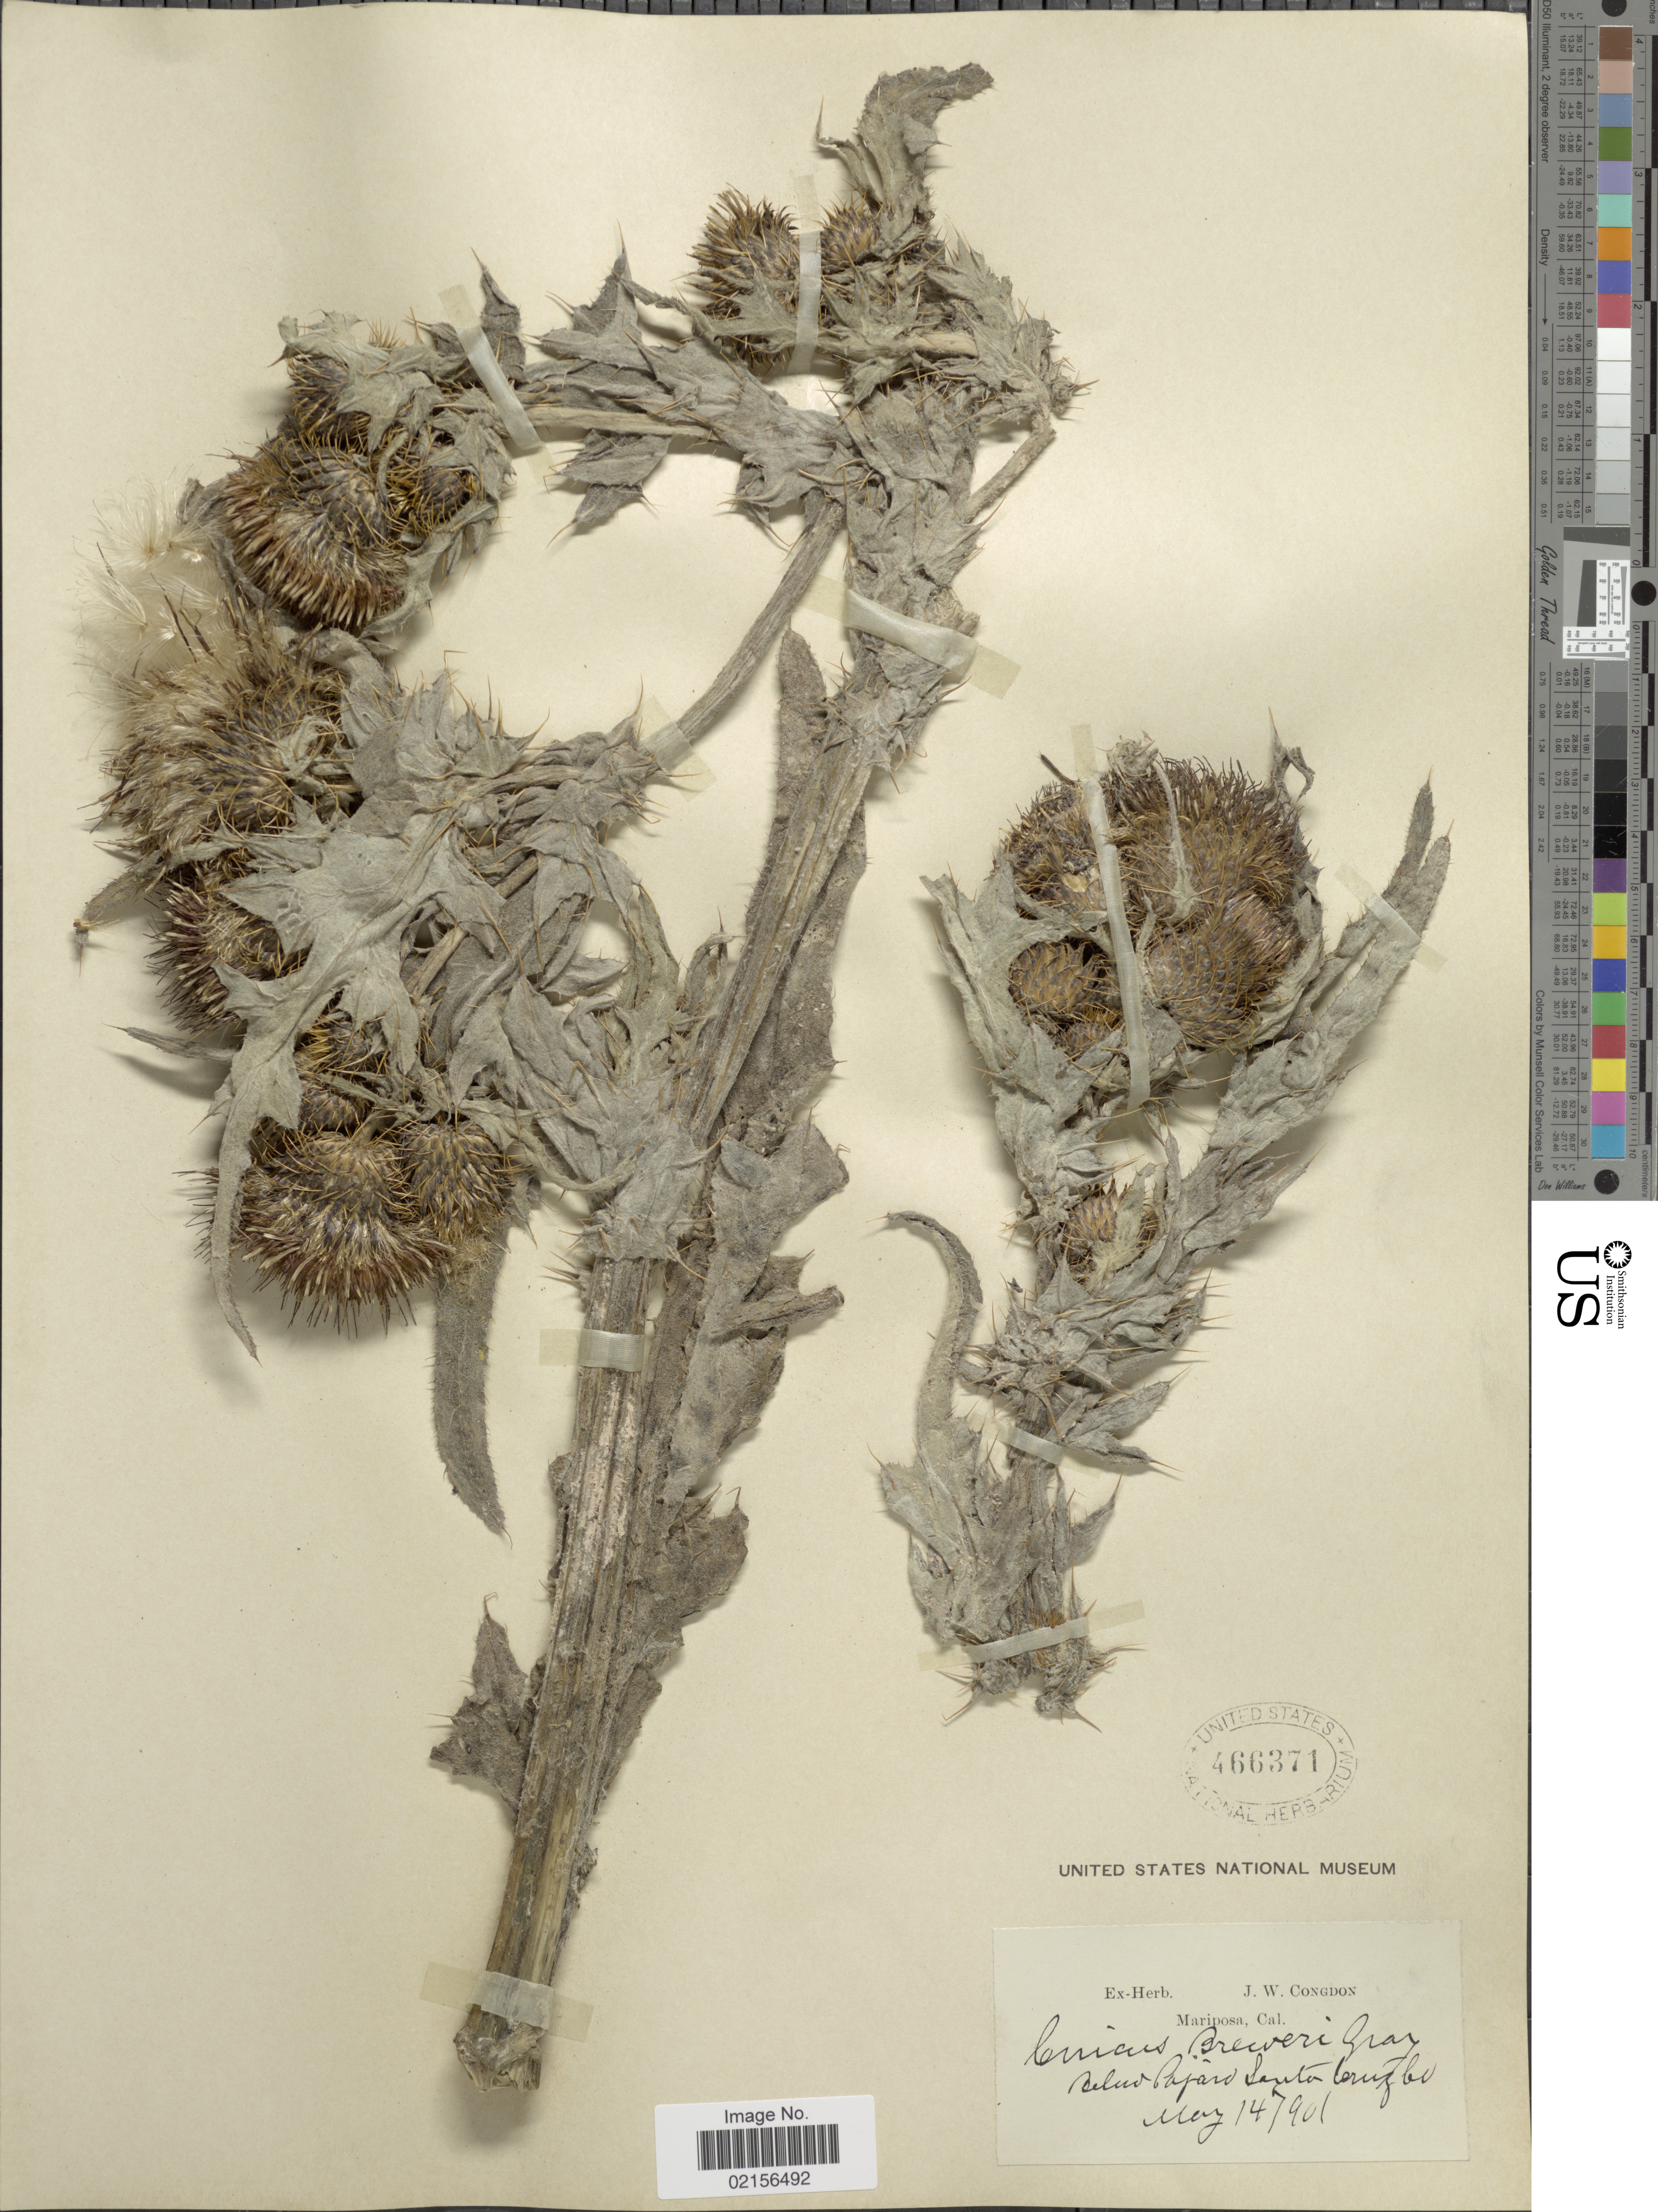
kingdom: Plantae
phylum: Tracheophyta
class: Magnoliopsida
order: Asterales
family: Asteraceae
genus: Cirsium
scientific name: Cirsium douglasii var. breweri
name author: (A. Gray) D.J. Keil & C.E. Turner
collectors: J. W. Congdon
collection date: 1901-05-14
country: United States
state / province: California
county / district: Santa Cruz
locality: Below Pajaro.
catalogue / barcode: US 466371